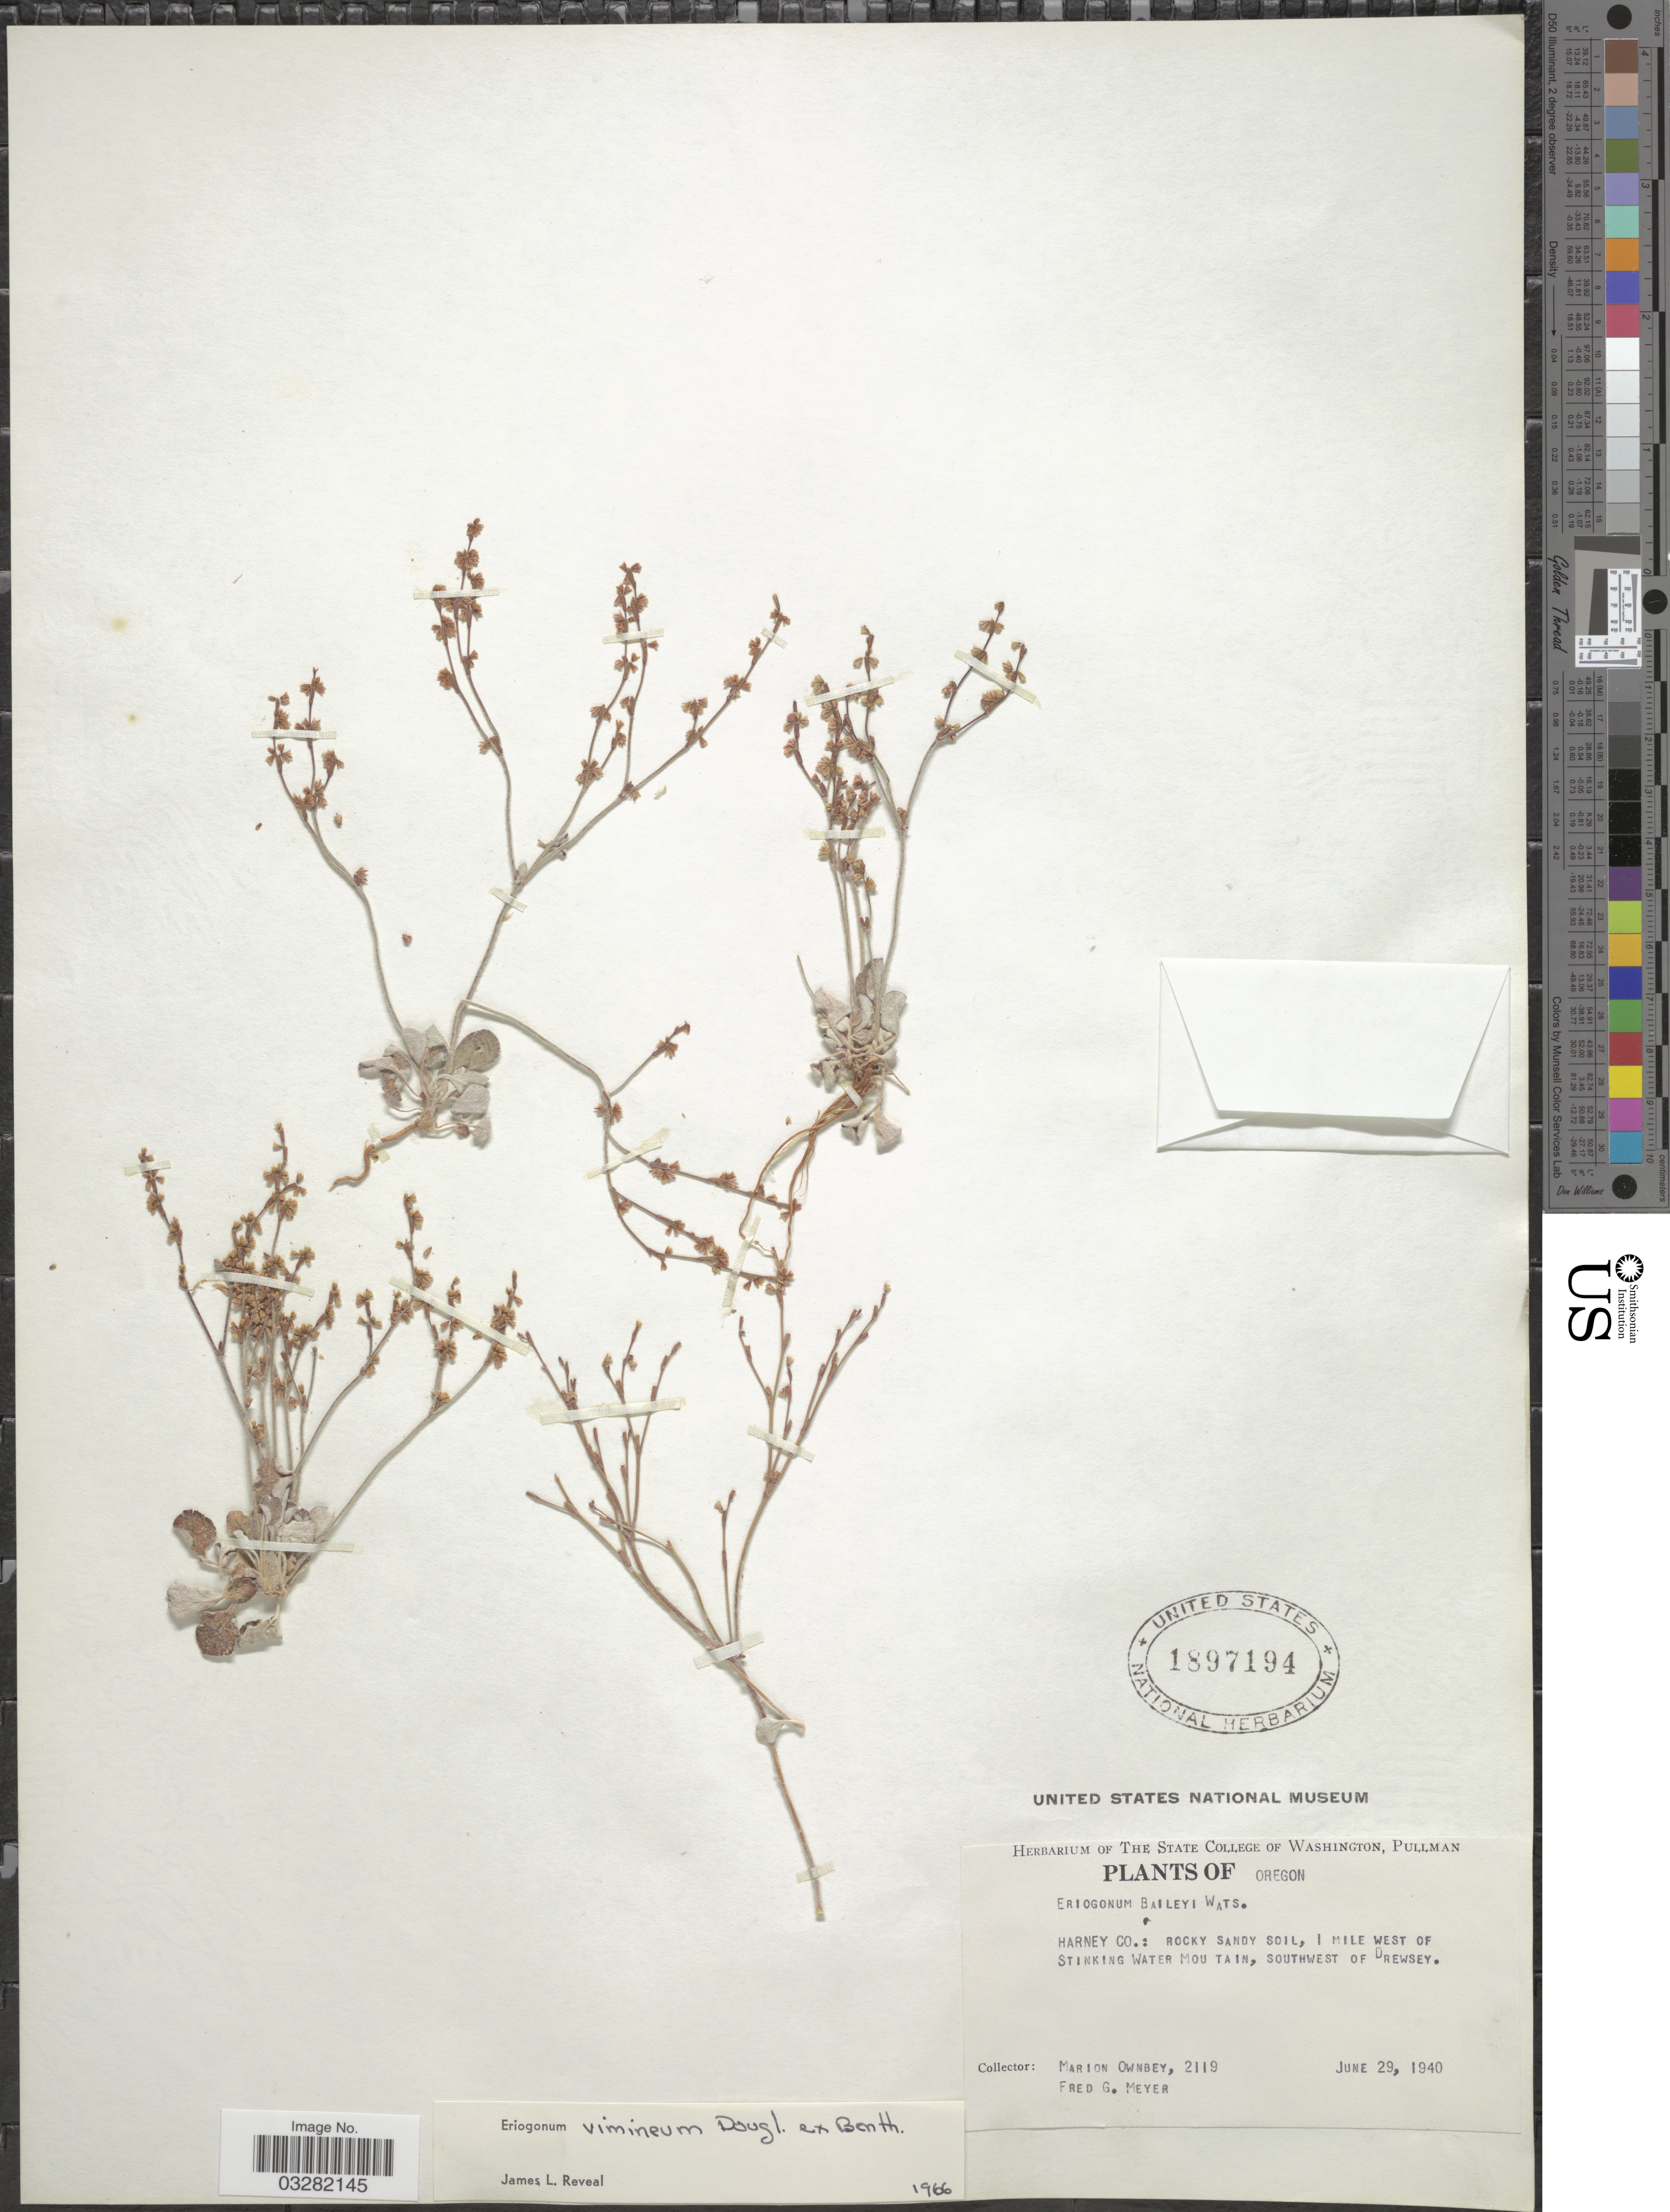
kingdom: Plantae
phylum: Tracheophyta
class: Magnoliopsida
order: Caryophyllales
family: Polygonaceae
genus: Eriogonum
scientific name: Eriogonum vimineum var. vimineum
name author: Douglas ex Benth.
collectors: M. Ownbey & F. G. Meyer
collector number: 2119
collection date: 1940-06-29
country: United States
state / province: Oregon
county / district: Harney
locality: Harney Co.: Rocky sandy soil, 1 mile west of Stinking Water Mountain, Southwest of Drewsey.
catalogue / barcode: US 1897194